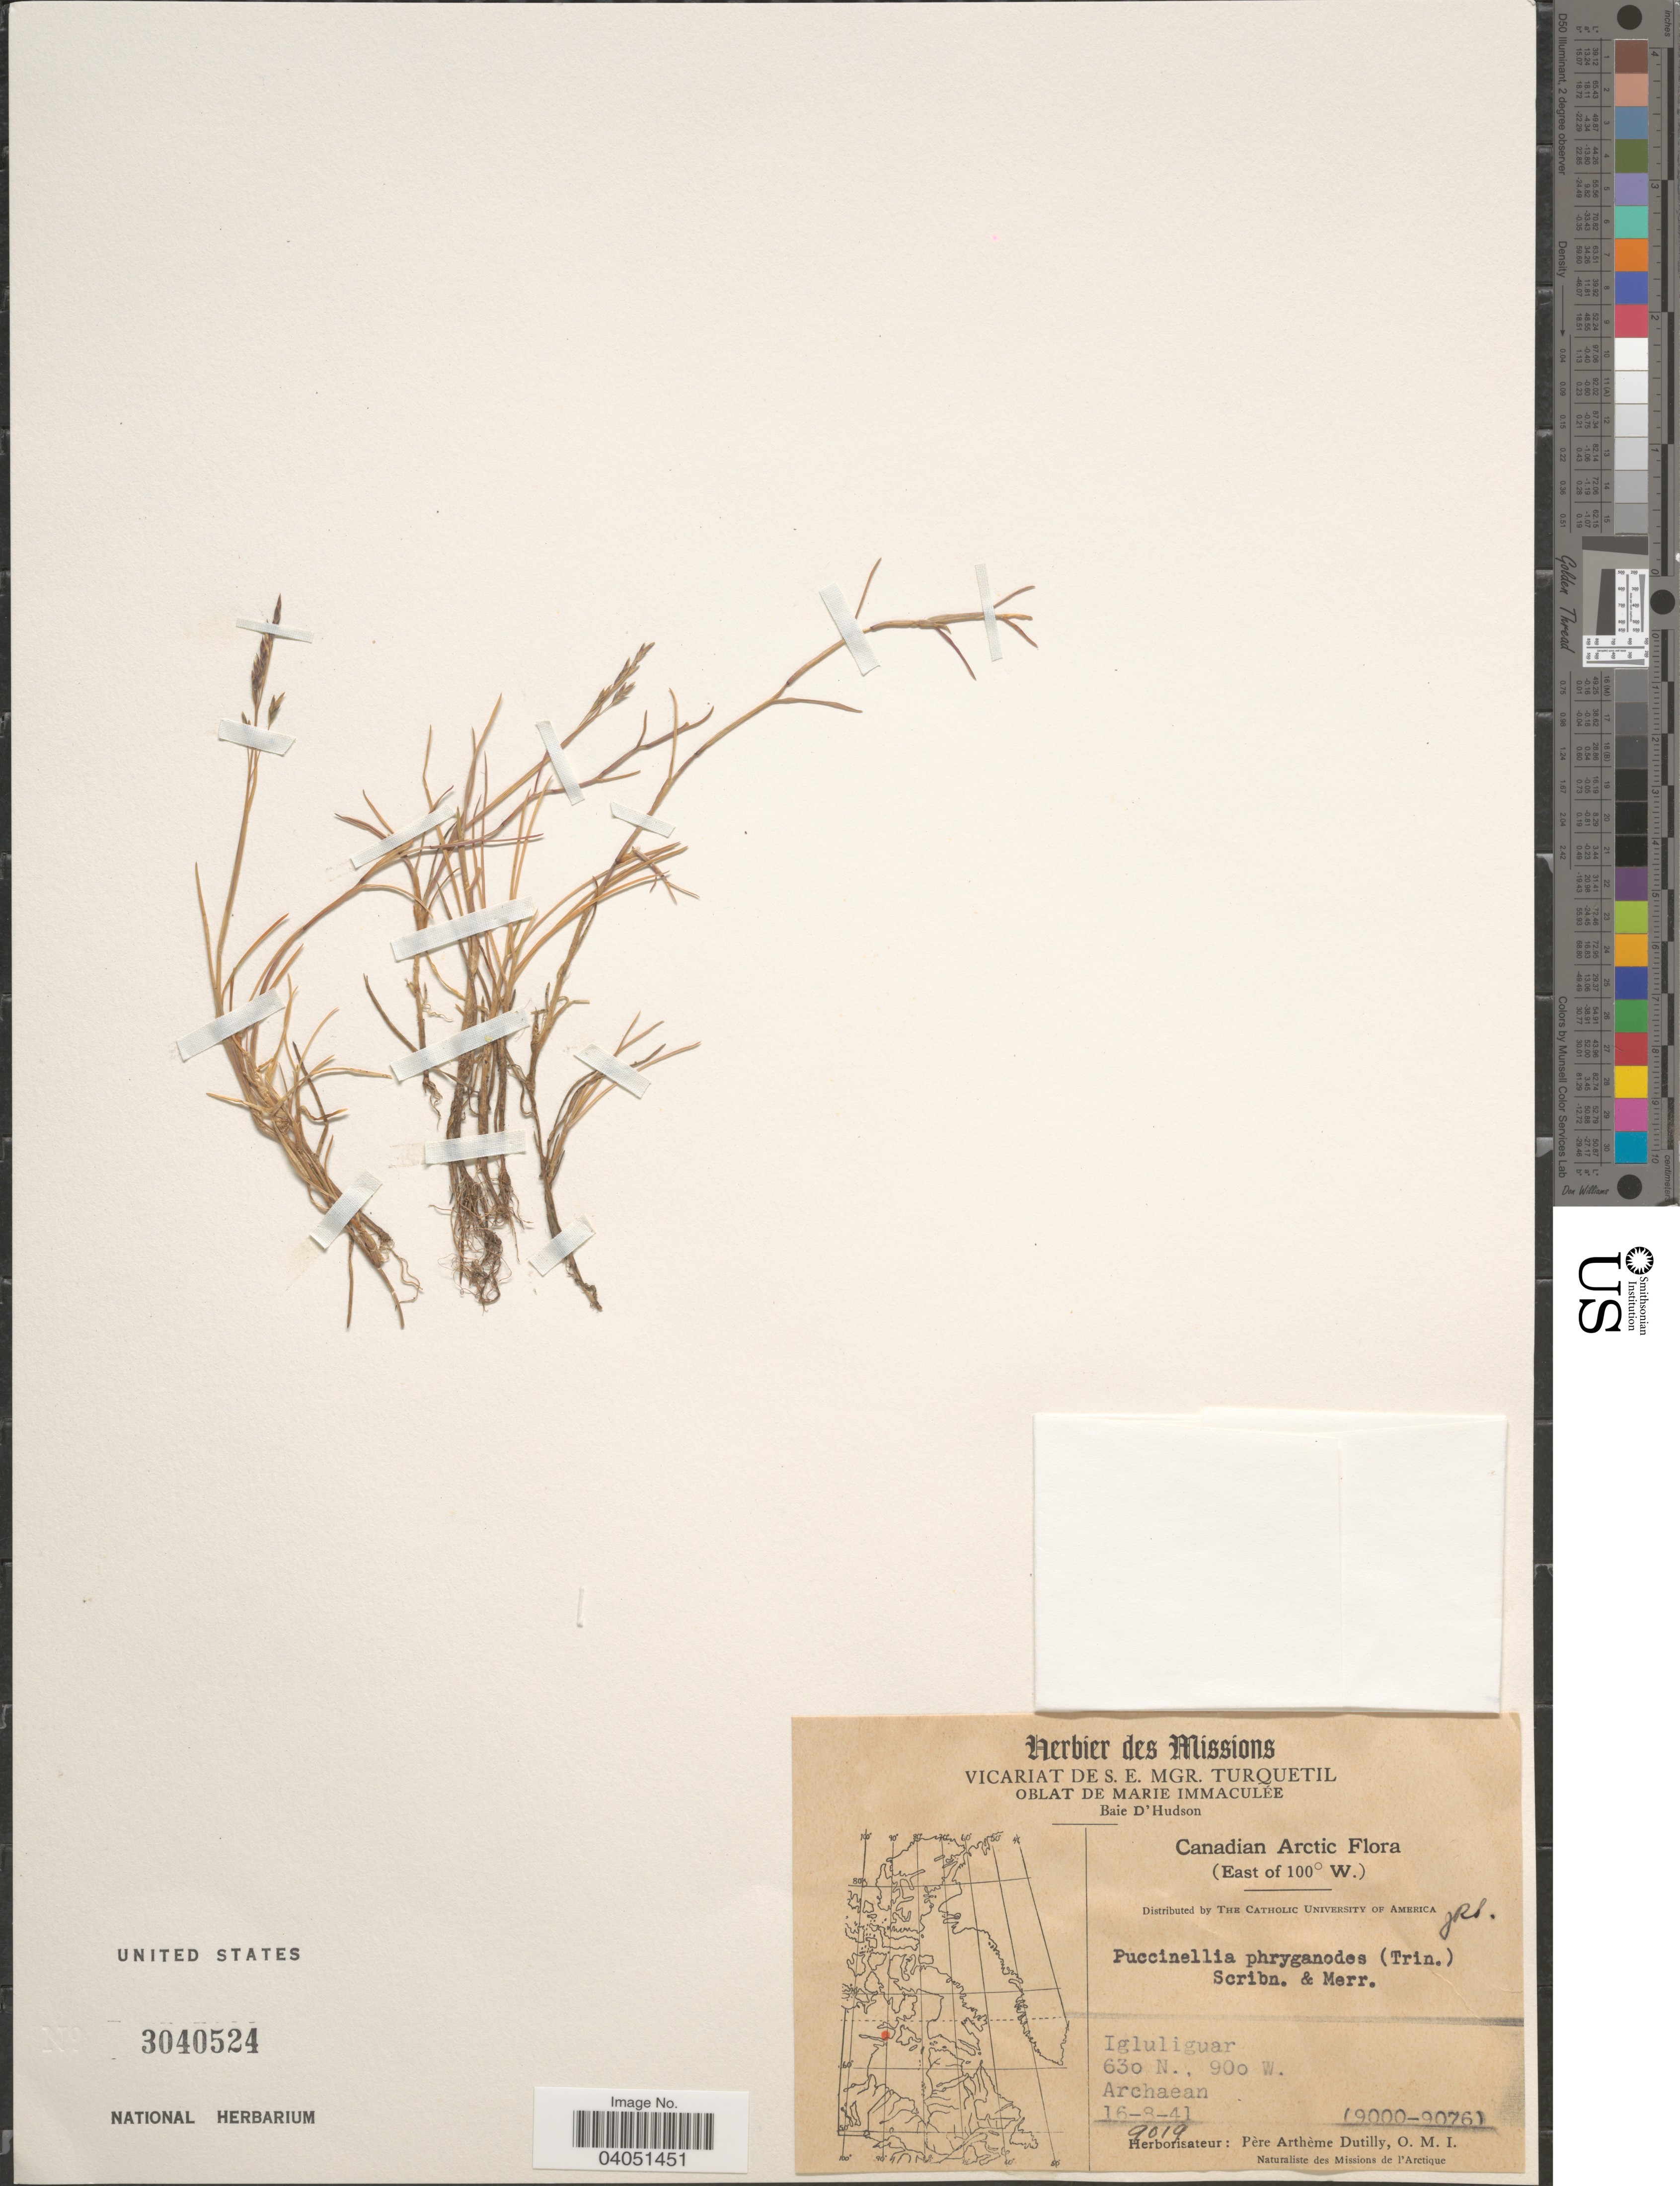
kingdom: Plantae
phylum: Tracheophyta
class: Liliopsida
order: Poales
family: Poaceae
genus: Puccinellia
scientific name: Puccinellia phryganodes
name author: (Trin.) Scribn. & Merr.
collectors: P. Dutilly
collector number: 9019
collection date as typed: Transcribed d/m/y: 16/8/41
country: Canada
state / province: Northwest Territories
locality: Canadian Arctic (East of 100° W.). Igluliguar.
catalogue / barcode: US 3040524